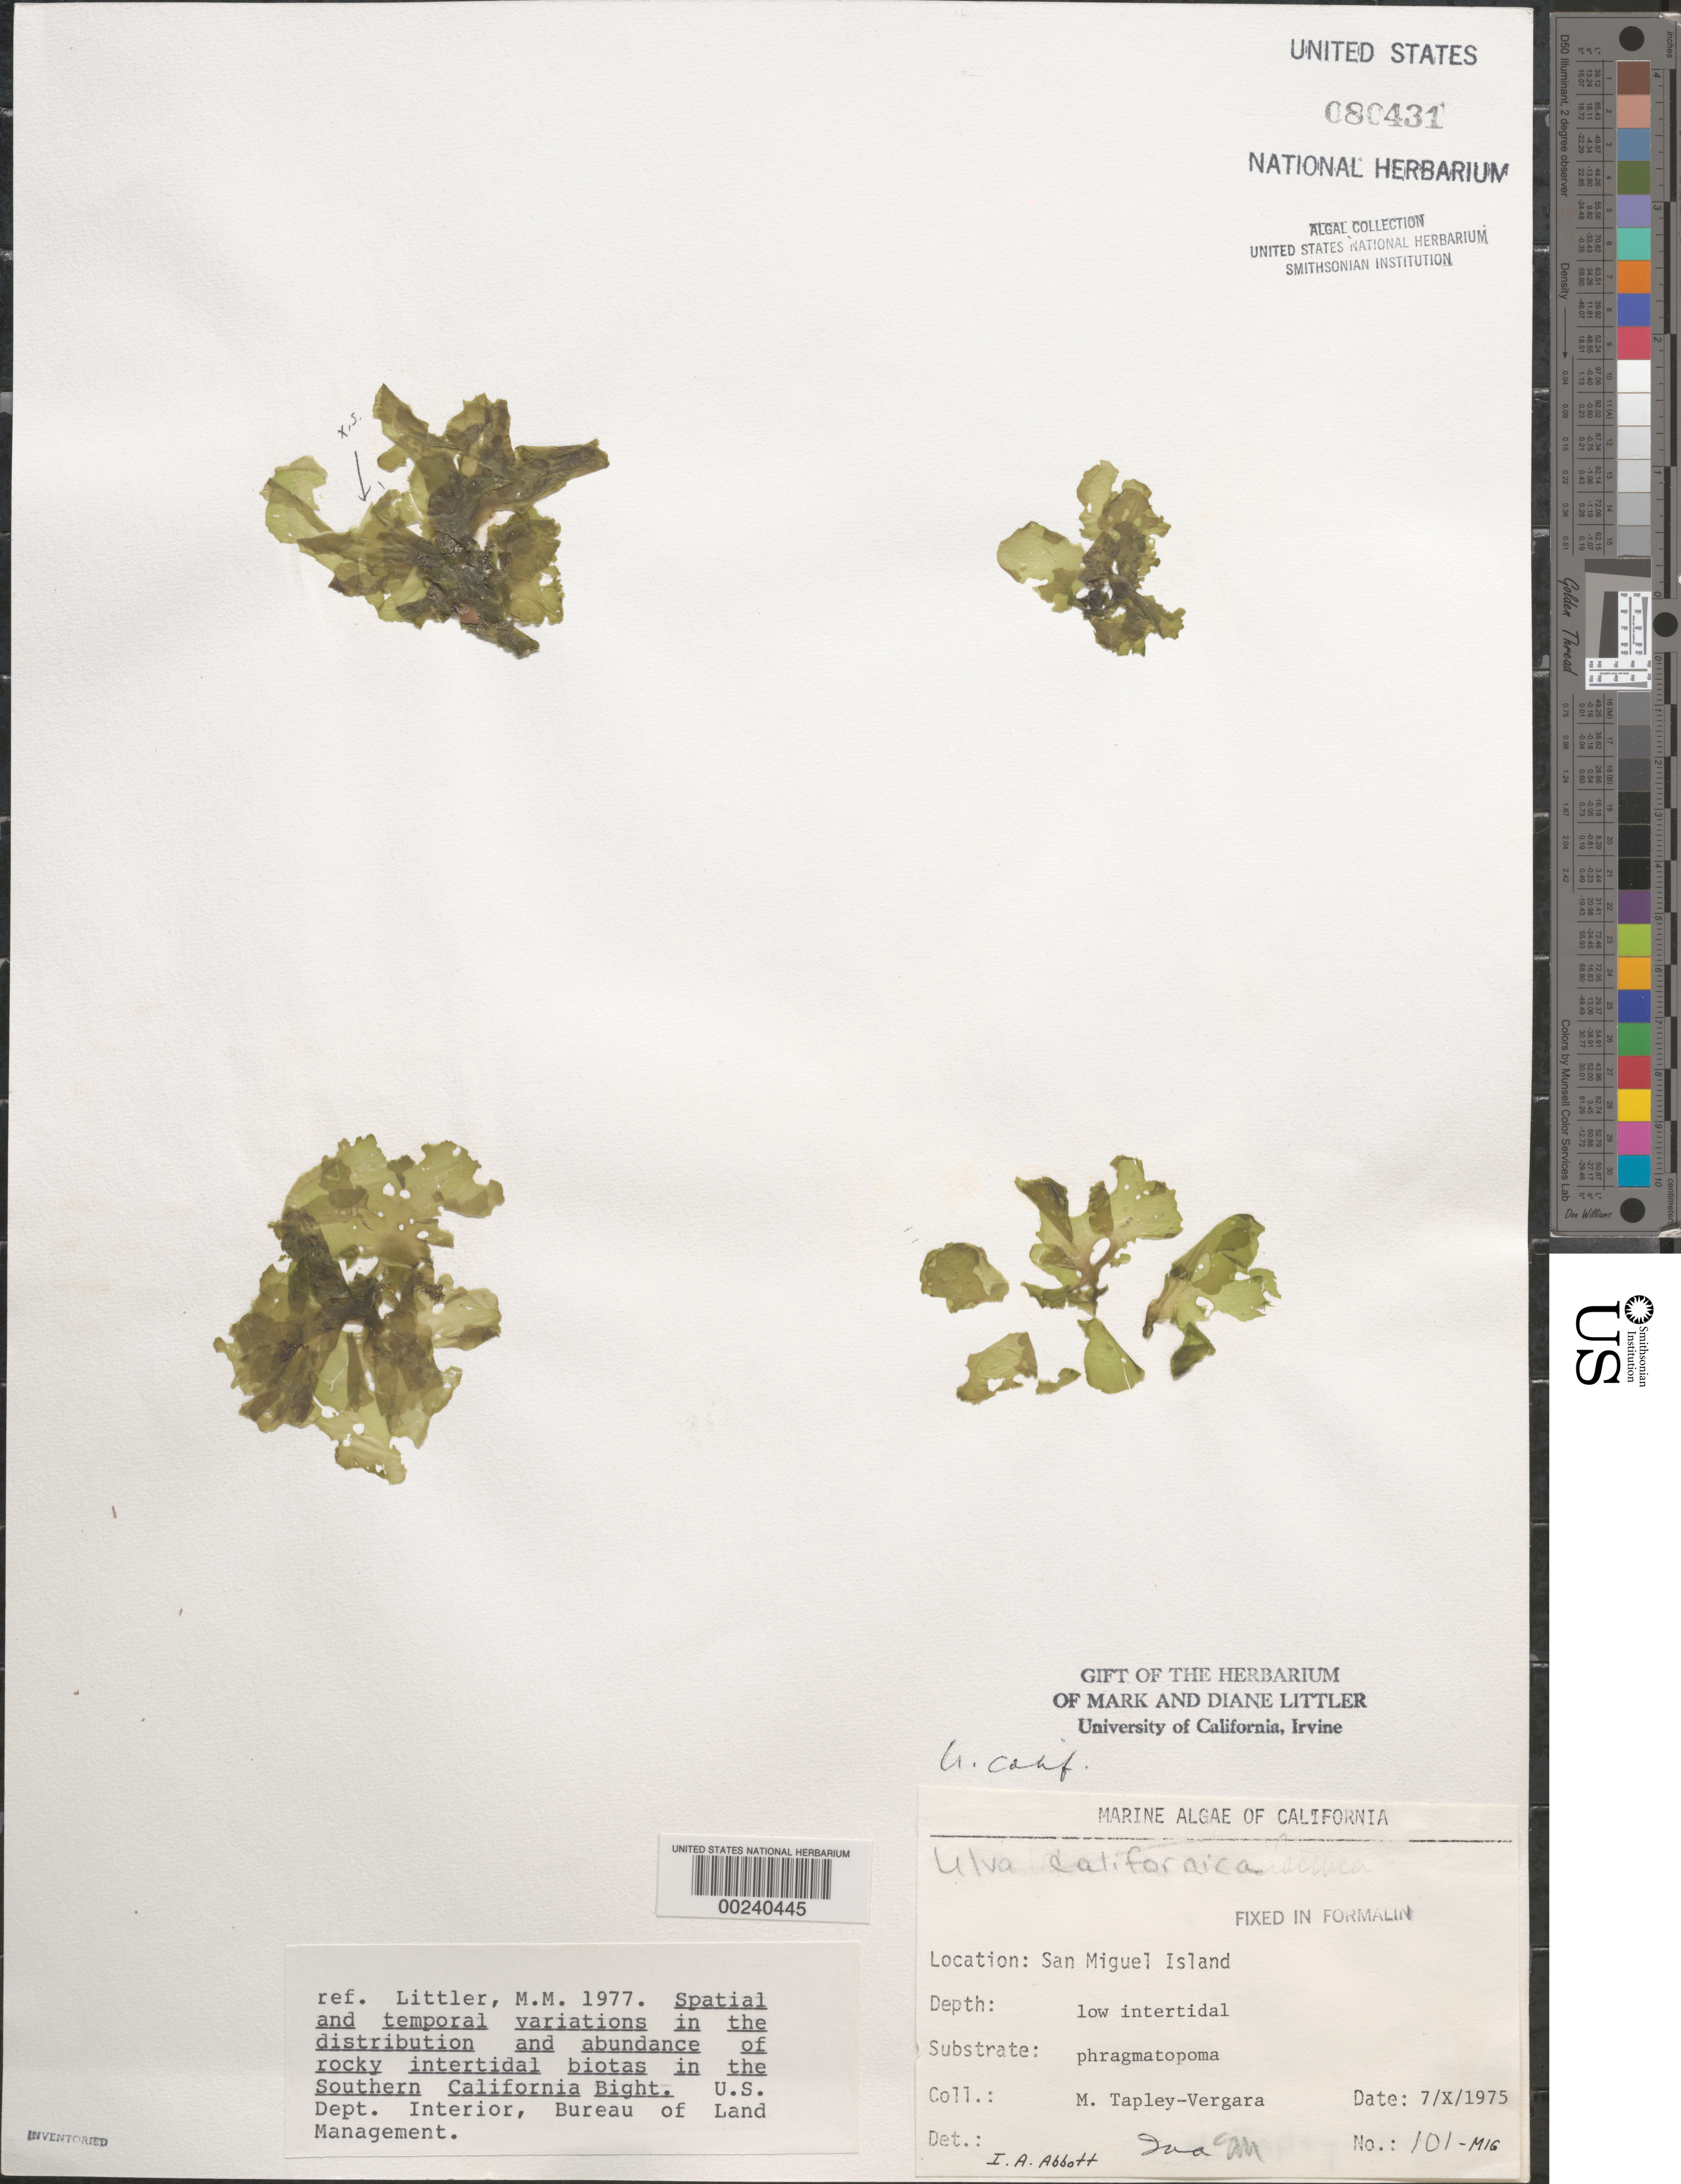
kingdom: Plantae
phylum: Chlorophyta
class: Ulvophyceae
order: Ulvales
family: Ulvaceae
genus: Ulva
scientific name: Ulva californica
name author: N.Wille in Collins et al.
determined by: Abbott, Isabella A.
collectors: M. Tapley-Vergara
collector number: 101-MIG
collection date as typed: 07 Oct 1975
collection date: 1975-10-07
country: United States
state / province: California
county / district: Santa Barbara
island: San Miguel Island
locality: Cuyler Harbor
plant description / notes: BLM-SOCALBIGHT Rocky Intertidal Survey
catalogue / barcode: US 80431